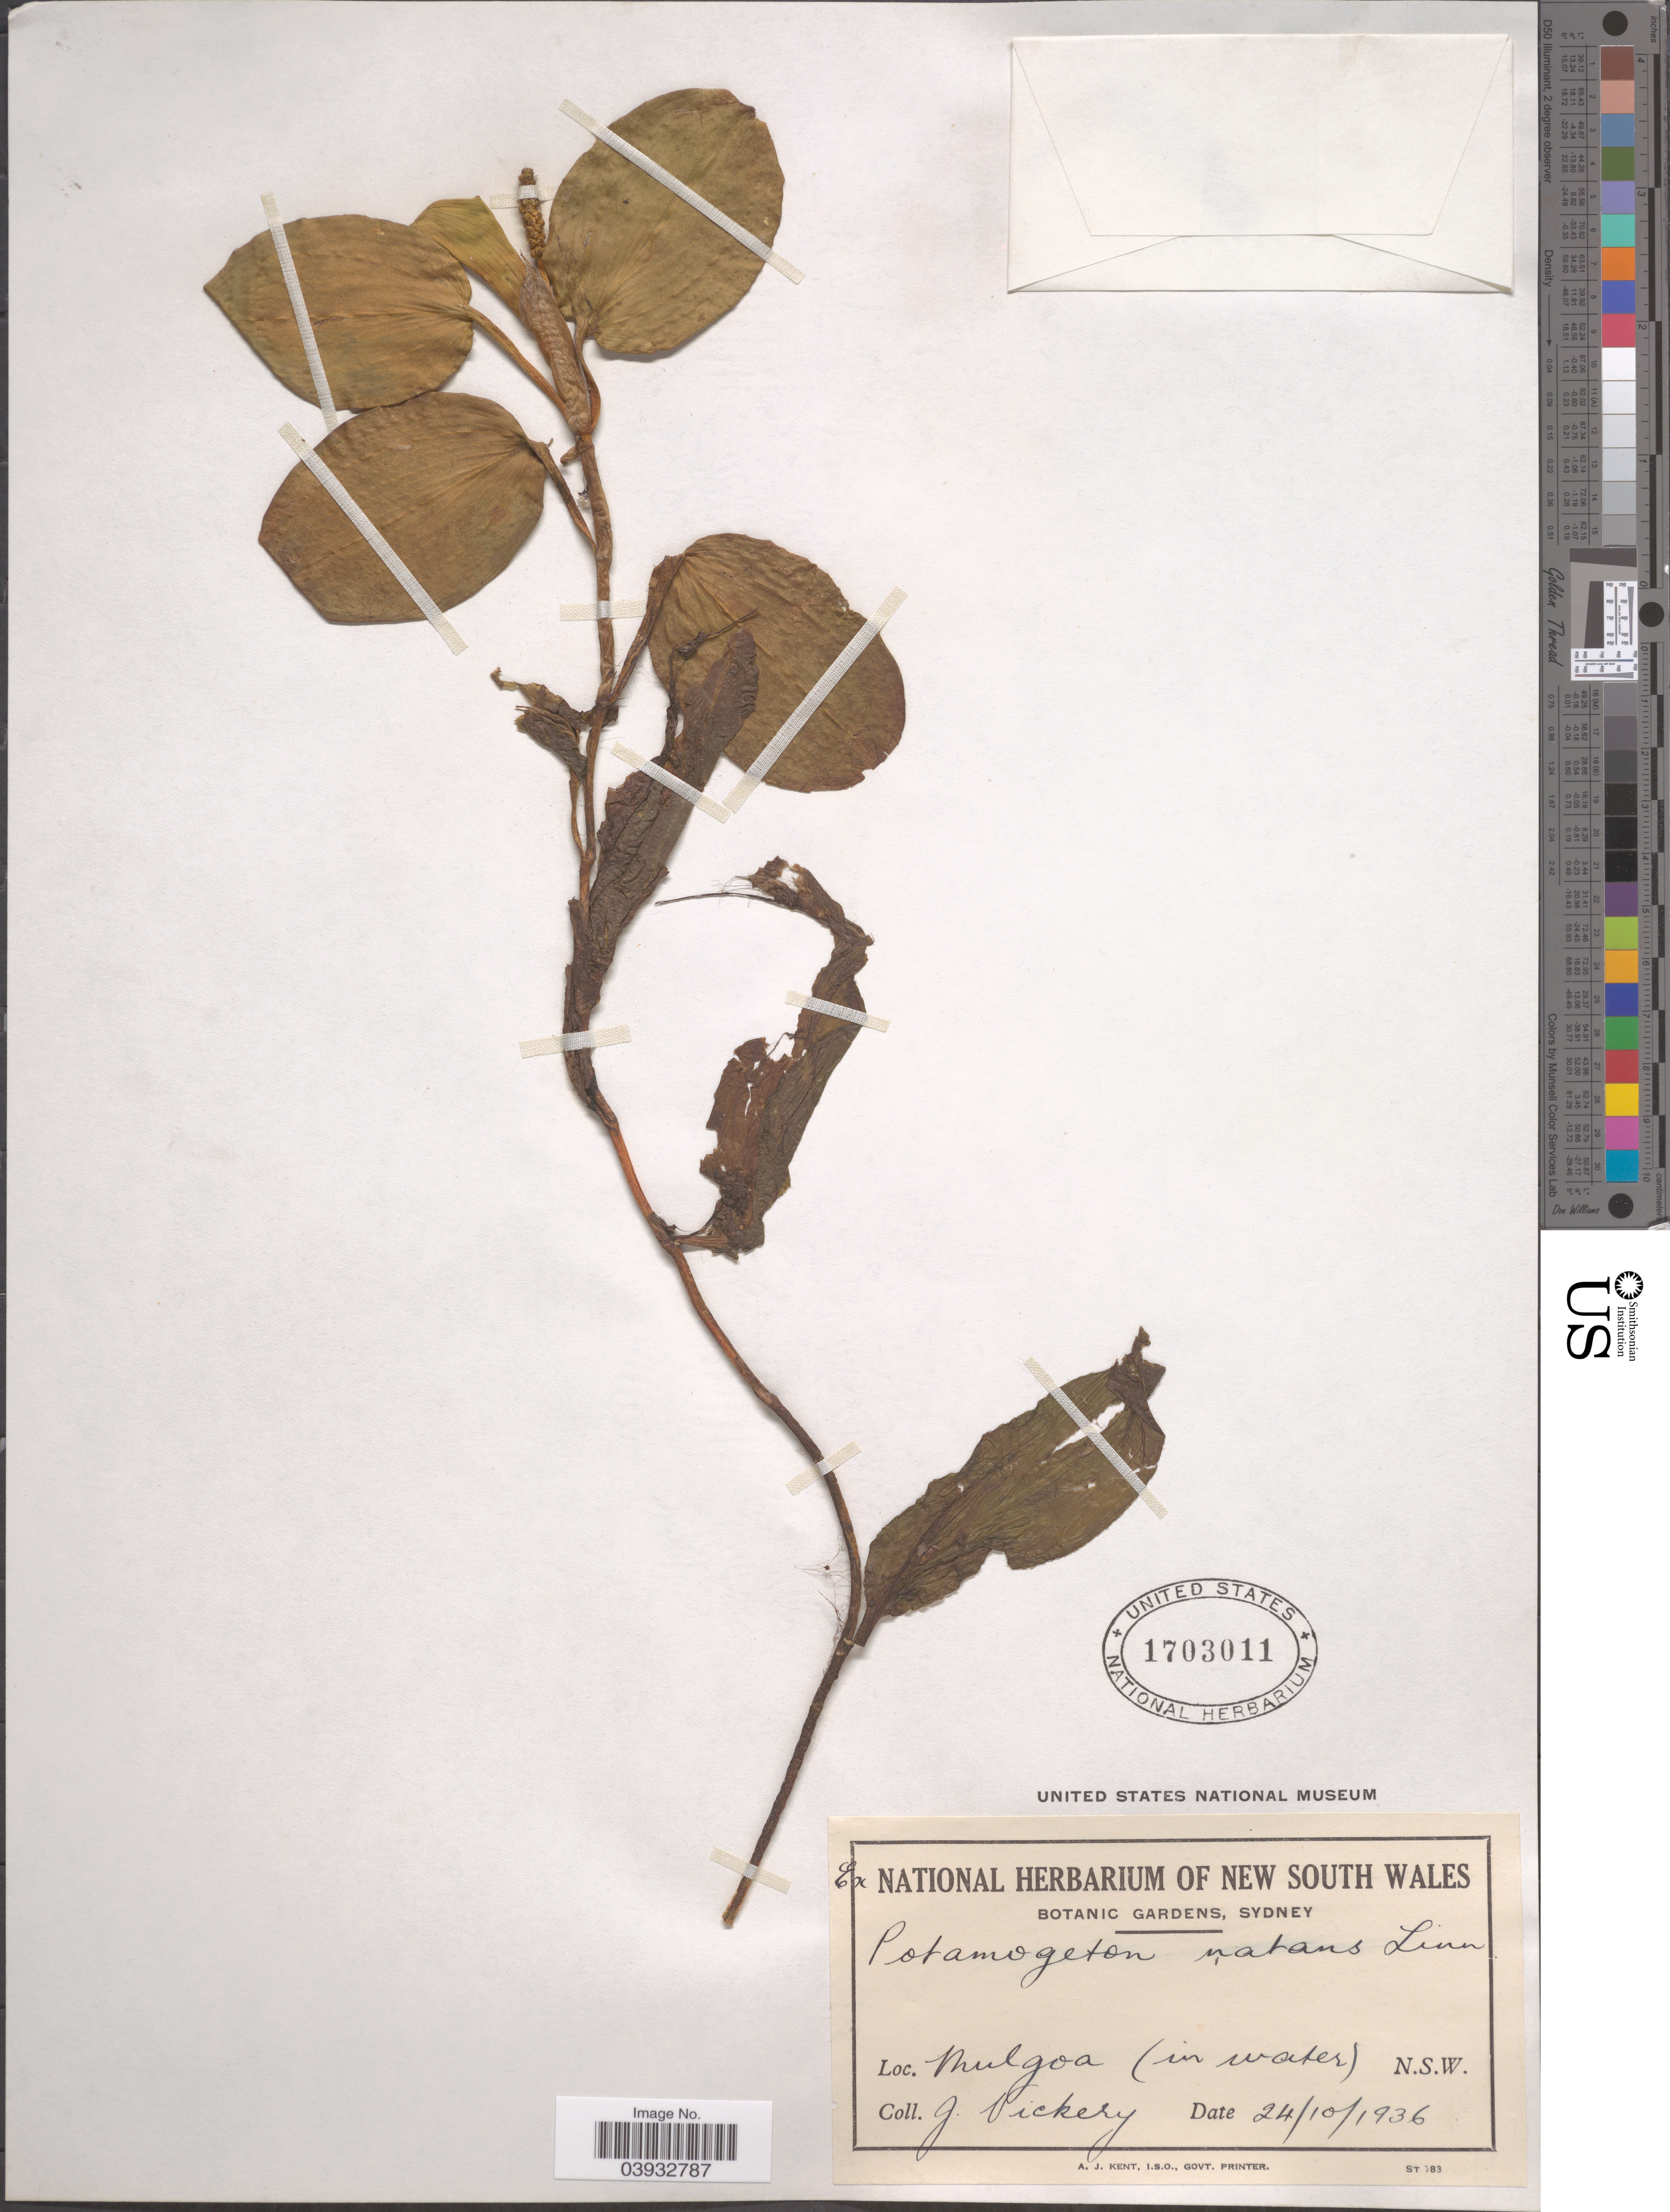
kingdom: Plantae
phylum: Tracheophyta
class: Liliopsida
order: Alismatales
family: Potamogetonaceae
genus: Potamogeton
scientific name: Potamogeton natans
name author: L.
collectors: J. Vickery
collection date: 1936-10-24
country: Australia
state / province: New South Wales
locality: Mulgoa (in water).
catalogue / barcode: US 1703011